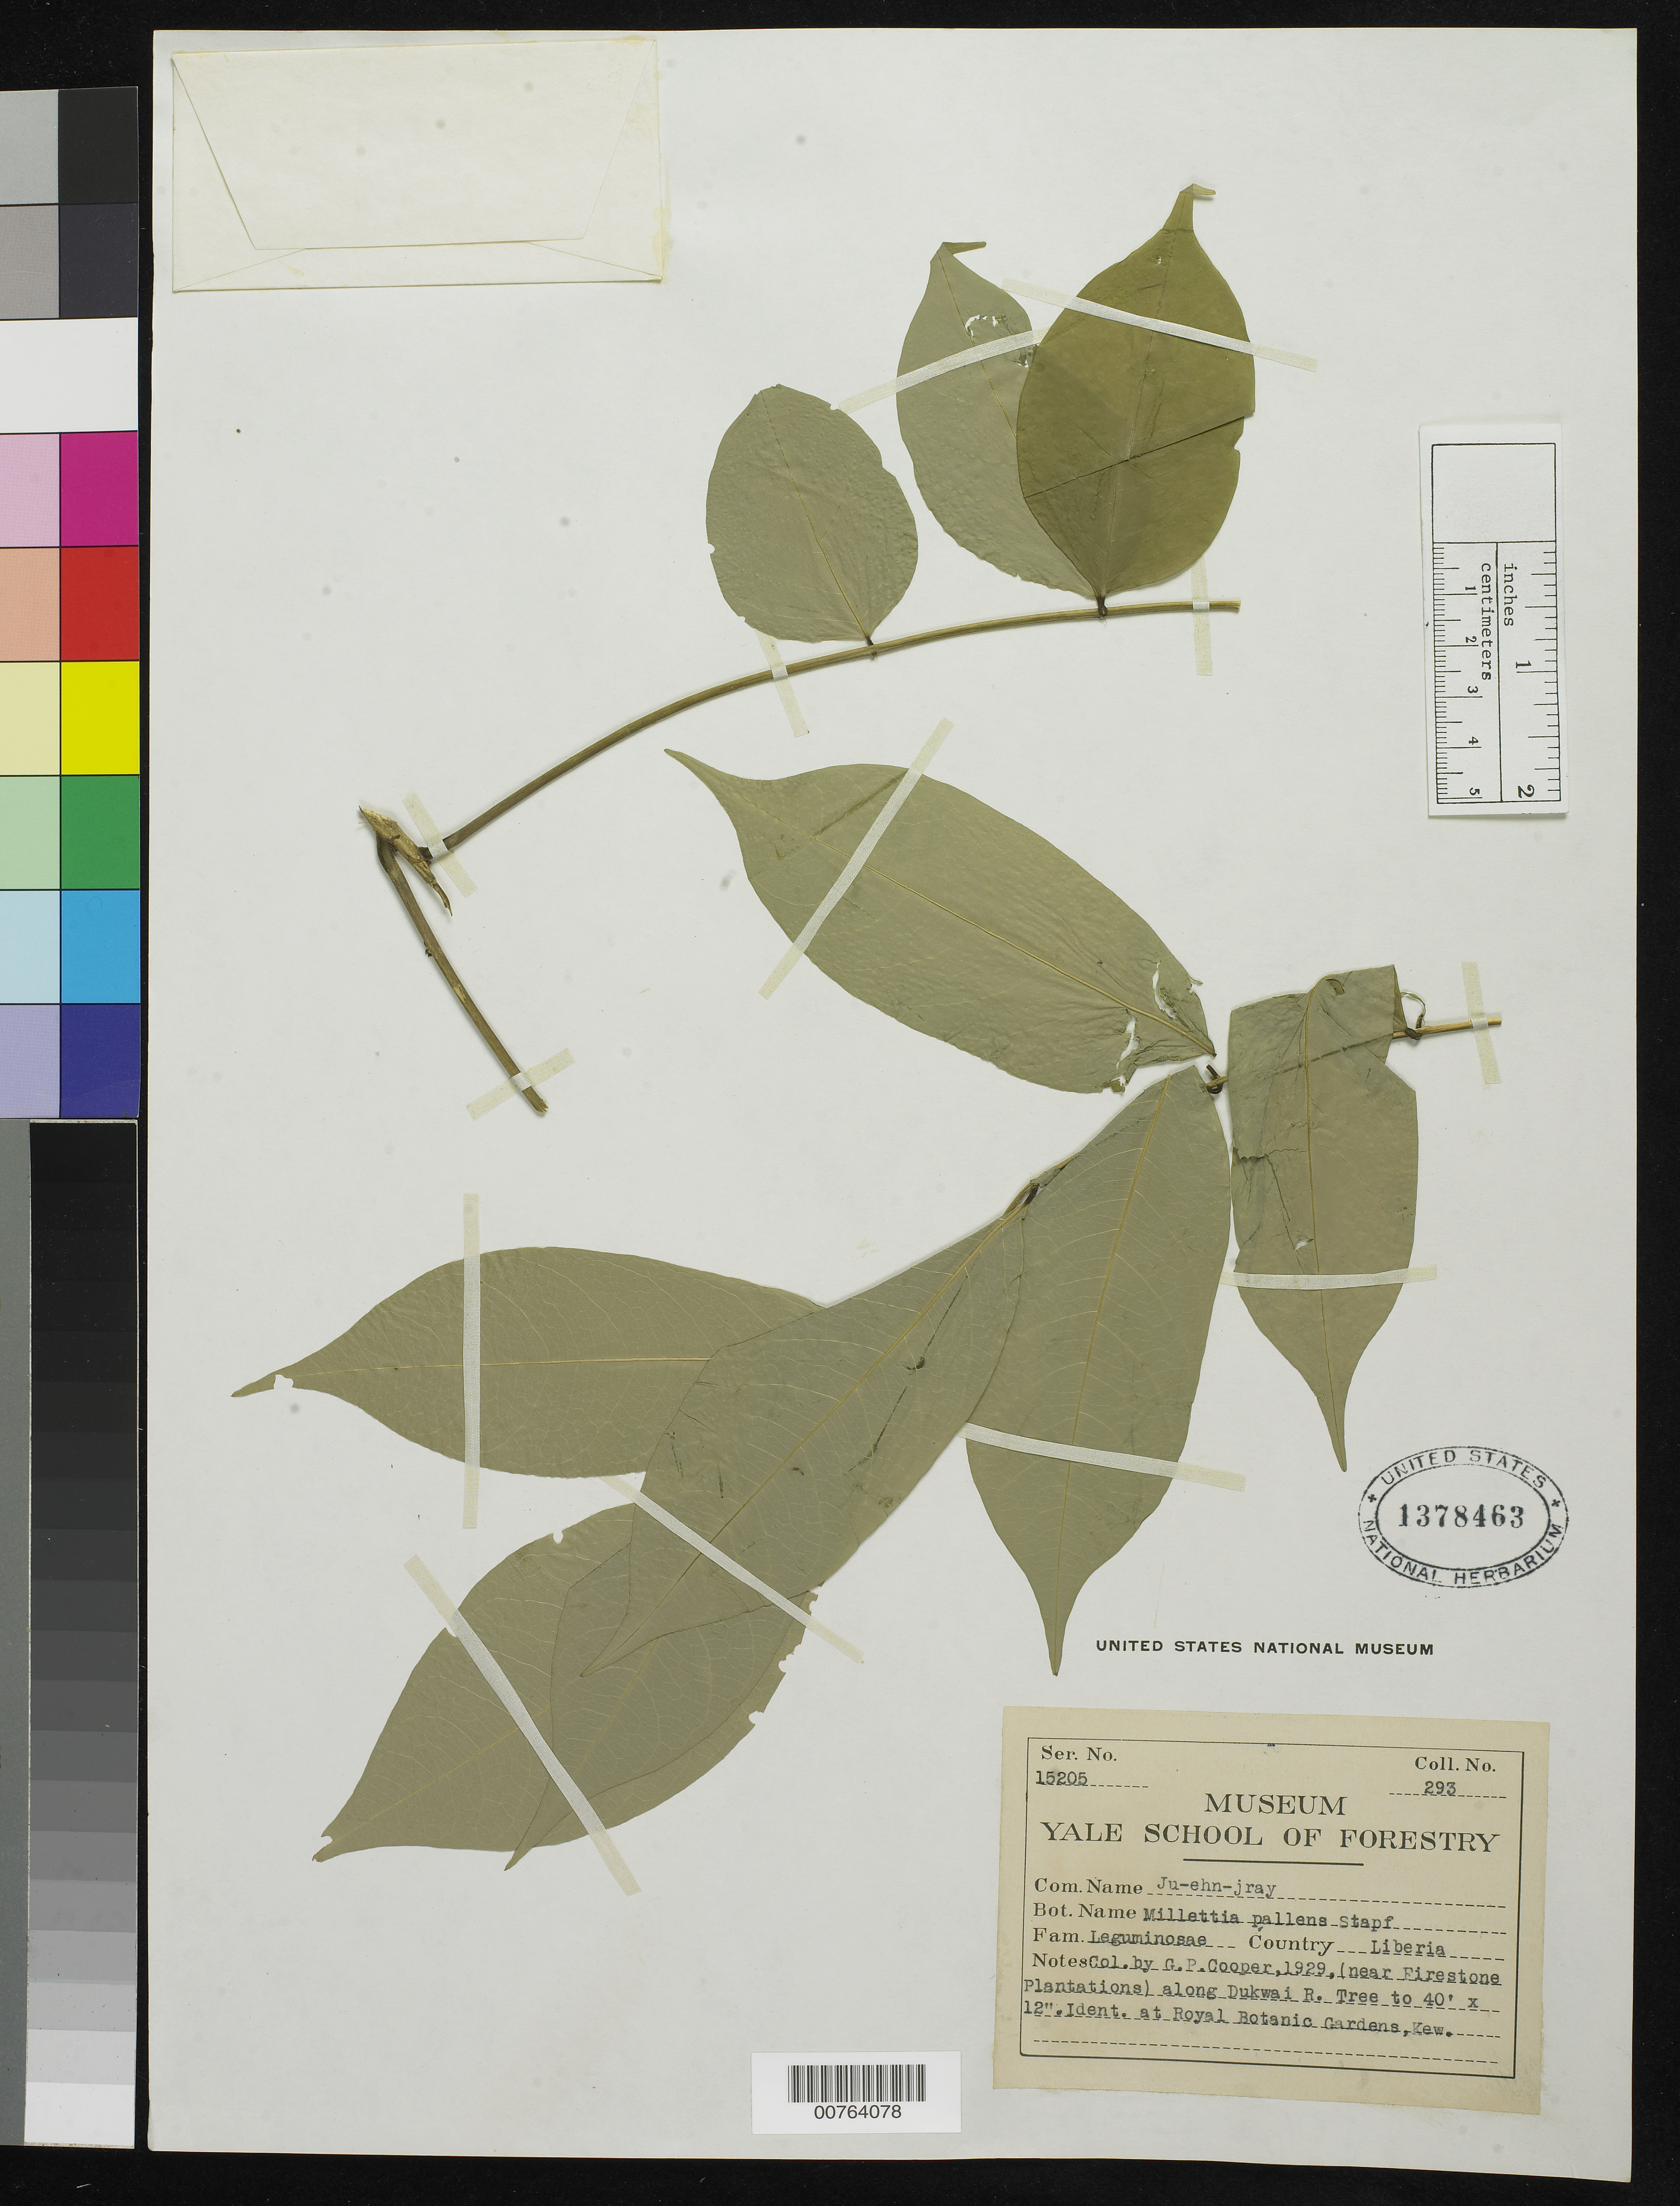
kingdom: Plantae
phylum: Tracheophyta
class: Magnoliopsida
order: Fabales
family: Fabaceae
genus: Millettia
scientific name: Millettia pallens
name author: Stapf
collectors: G. Cooper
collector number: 293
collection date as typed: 1929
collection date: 1929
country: Liberia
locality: (near Firestone Plantations) along Dukwai River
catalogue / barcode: US 1378463